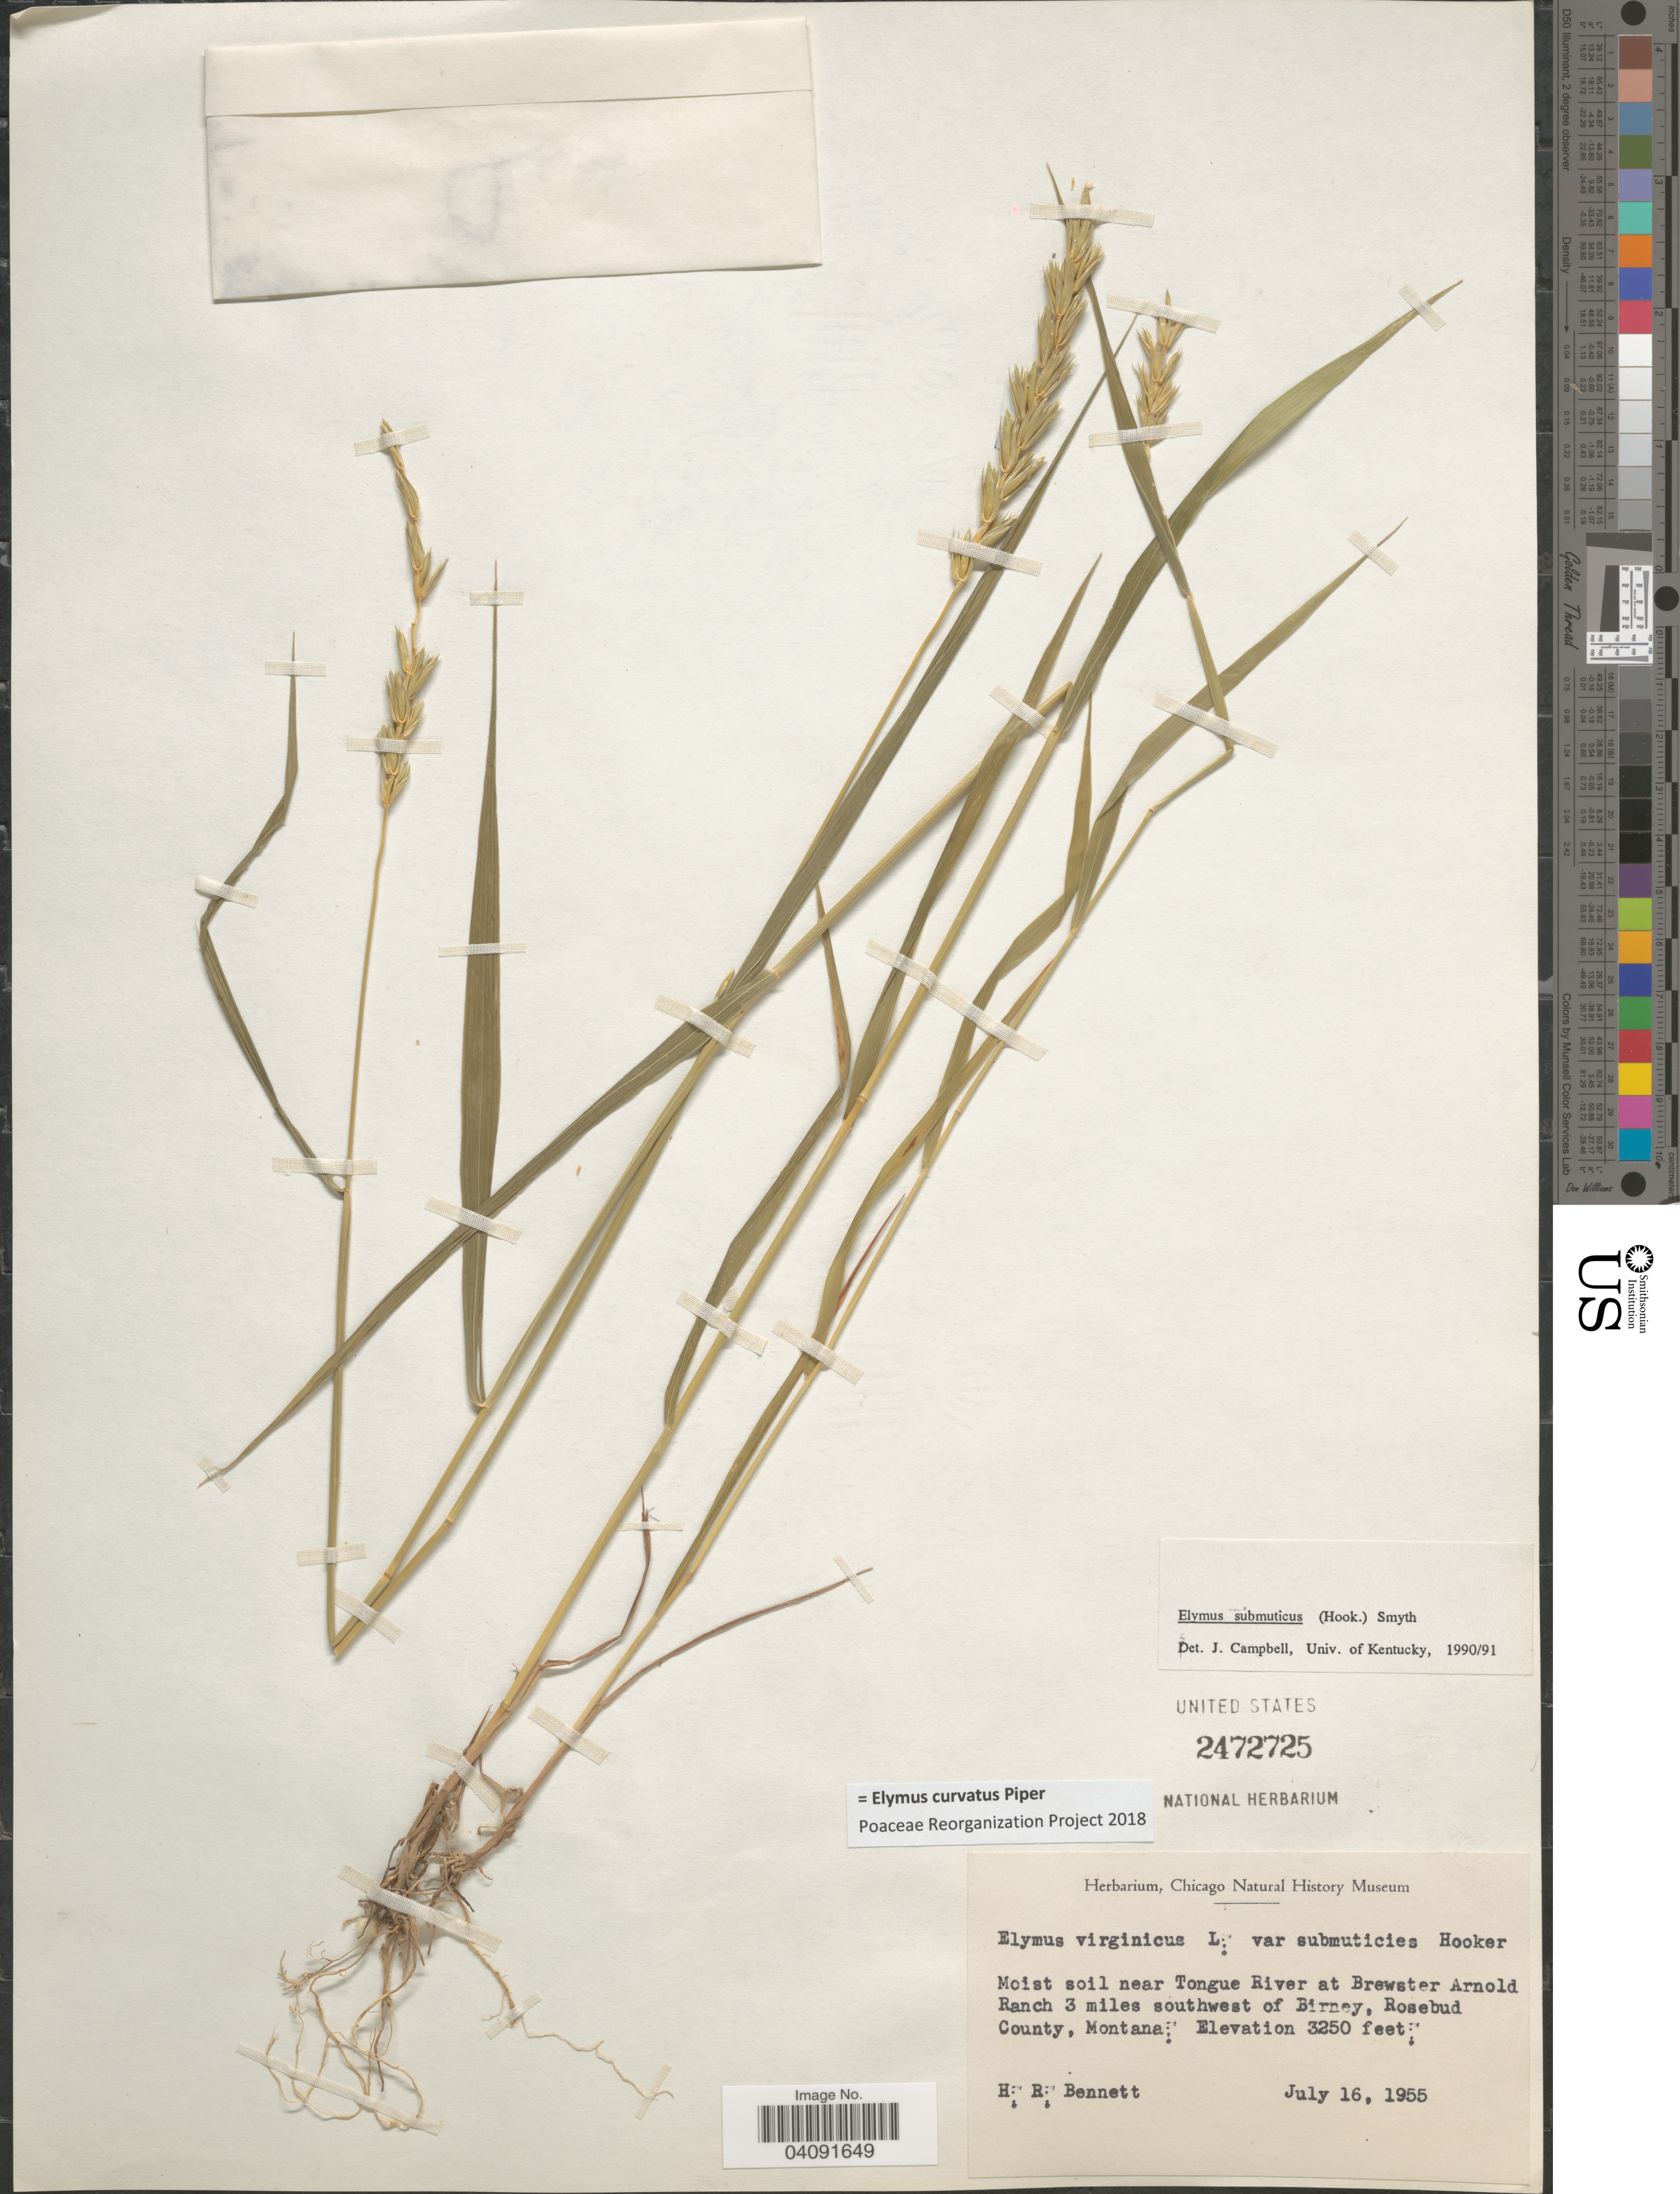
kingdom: Plantae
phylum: Tracheophyta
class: Liliopsida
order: Poales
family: Poaceae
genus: Elymus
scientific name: Elymus curvatus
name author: Piper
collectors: H. R. Bennett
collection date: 1955-07-16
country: United States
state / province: Montana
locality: Moist soil near Tongue River at Brewster Arnold Ranch 3 miles southwest of Birney, Rosebud County.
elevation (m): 991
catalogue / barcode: US 2472725